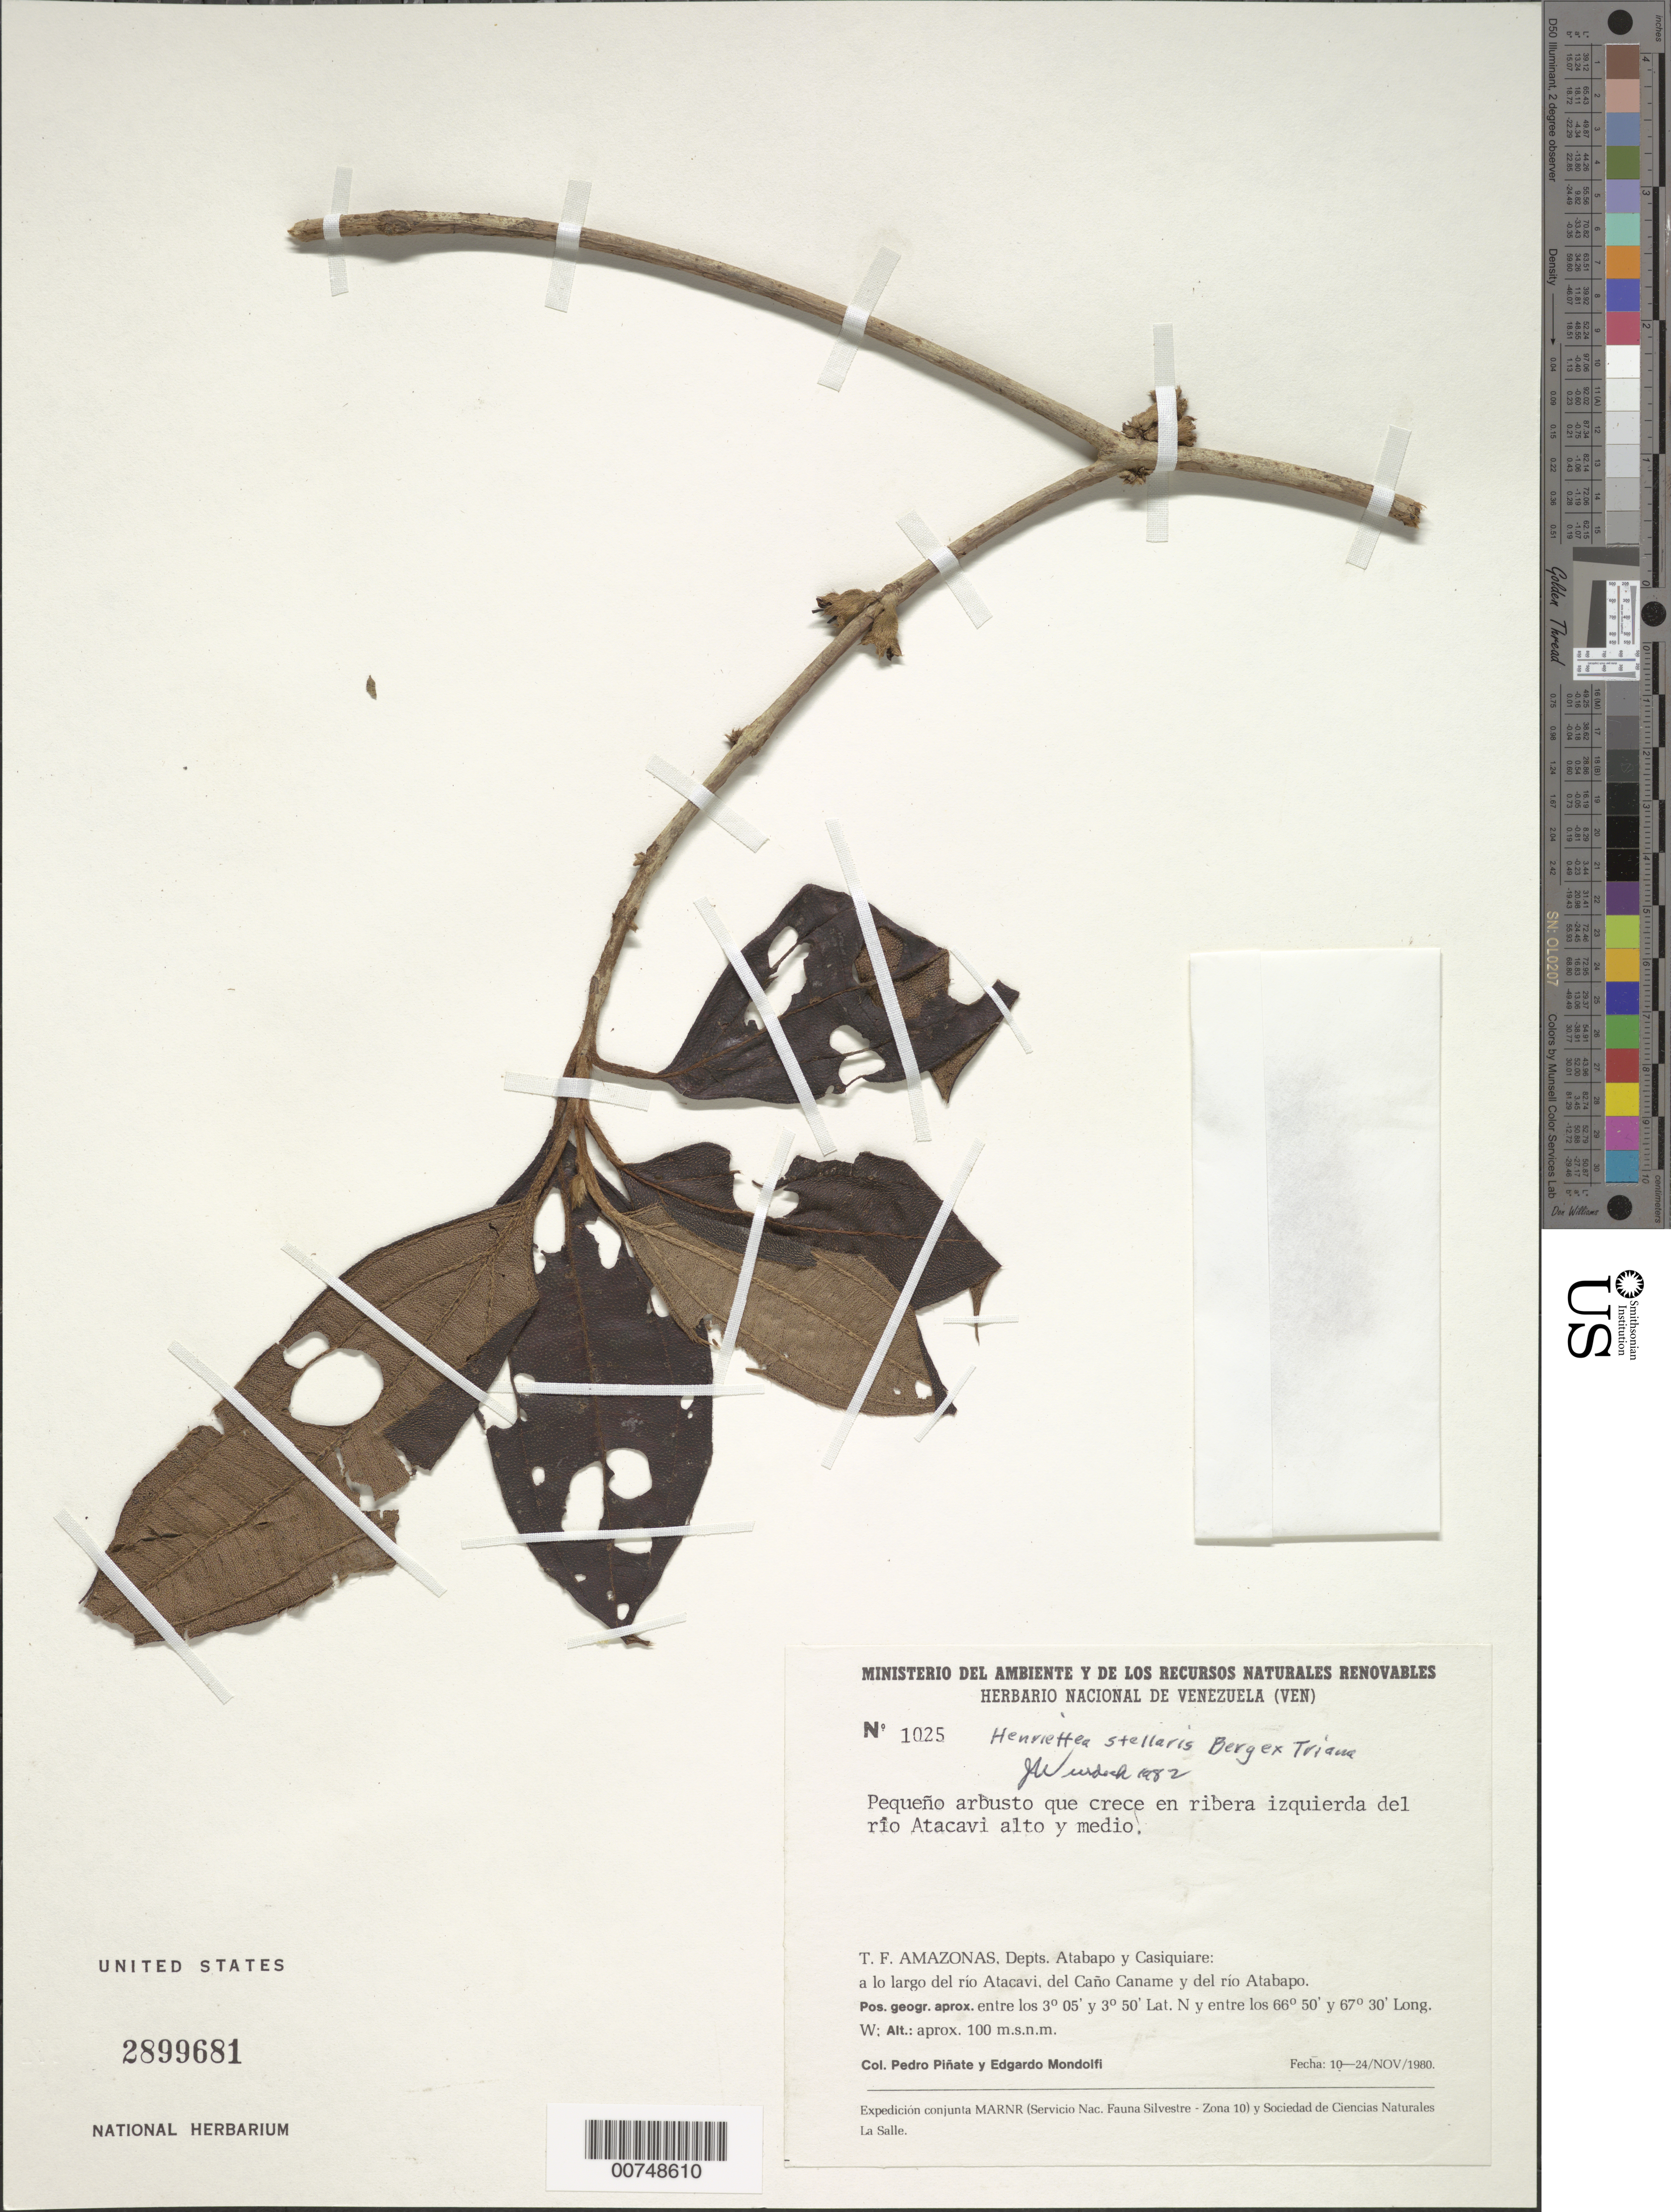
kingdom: Plantae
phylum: Tracheophyta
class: Magnoliopsida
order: Myrtales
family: Melastomataceae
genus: Henriettea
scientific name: Henriettea stellaris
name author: O. Berg ex Triana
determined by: Wurdack, John J., (US), US (UNITED STATES)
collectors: P. Piñate & E. Mondolfi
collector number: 1025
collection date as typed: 10-Nov-80 to 24-Nov-80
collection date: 1980-11-10/1980-11-24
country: Venezuela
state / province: Amazonas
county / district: Atabapo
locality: Río Atacavi, Caño Caname & Río Atabapo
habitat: Crece en ribera izquierda del rio Atacavi alto y medio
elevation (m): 100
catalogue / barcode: US 2899681